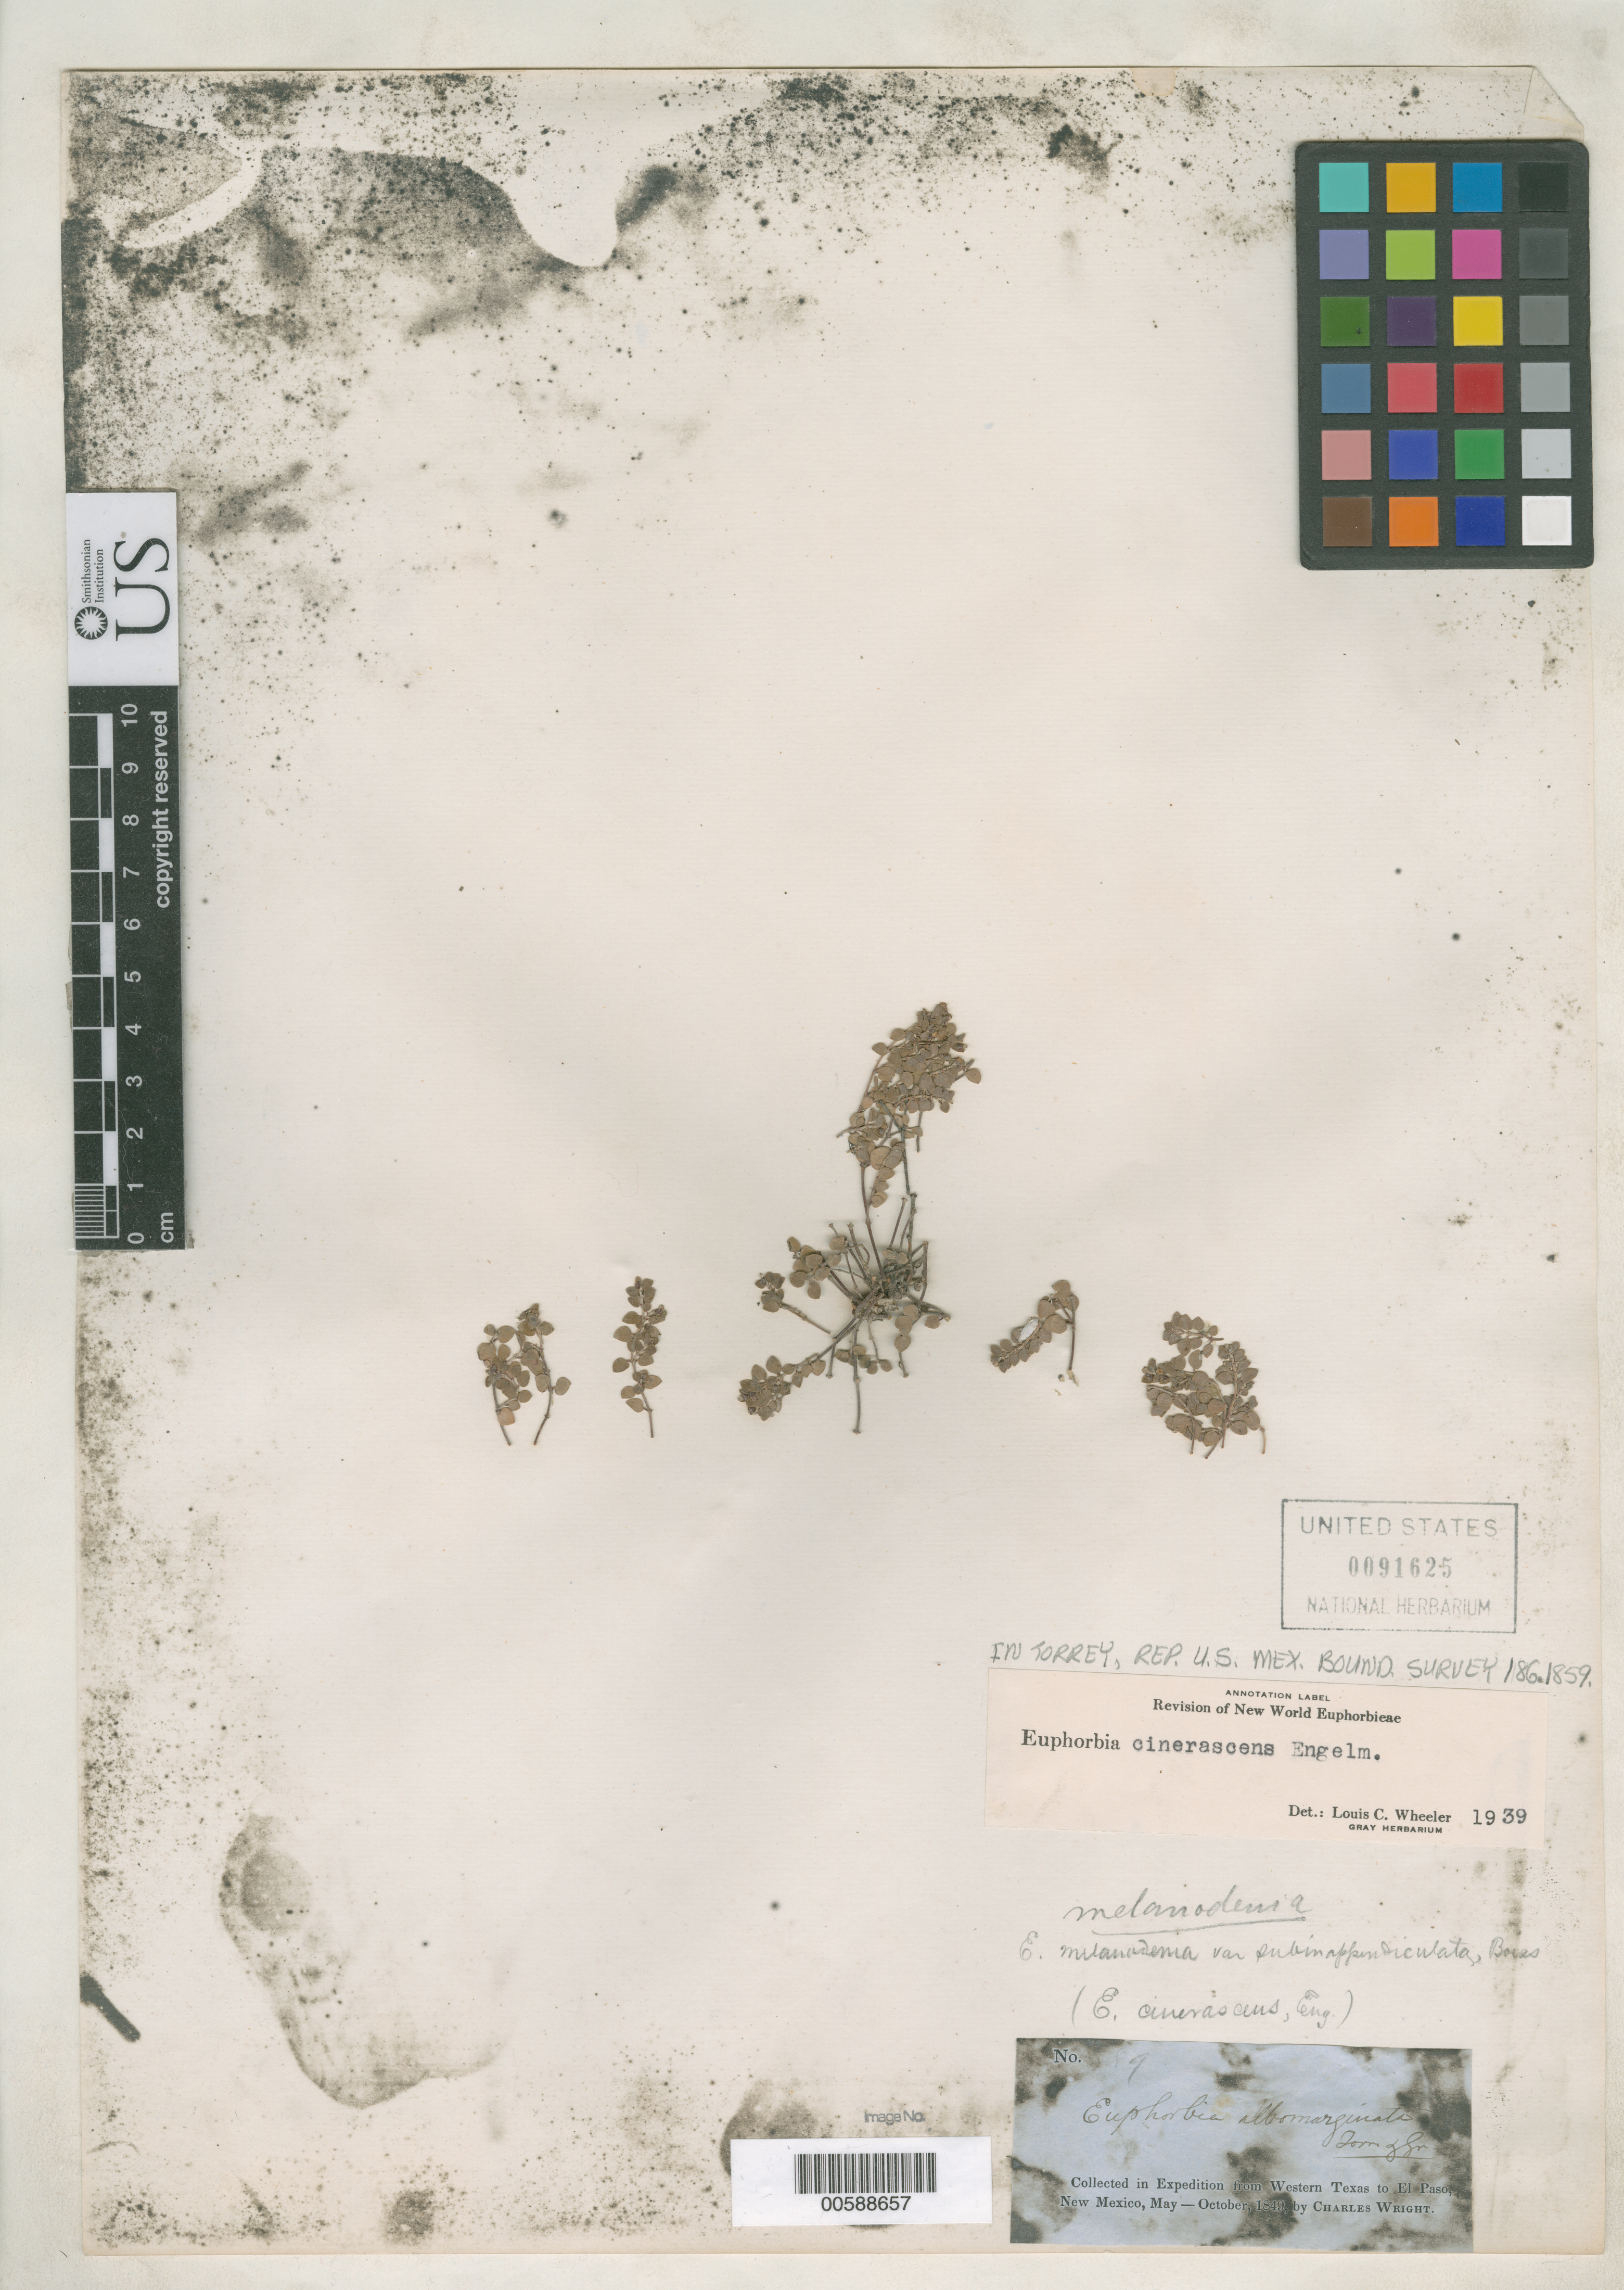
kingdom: Plantae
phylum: Tracheophyta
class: Magnoliopsida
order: Malpighiales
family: Euphorbiaceae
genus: Euphorbia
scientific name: Euphorbia cinerascens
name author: Engelm. in Emory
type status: Isosyntype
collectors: C. Wright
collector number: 559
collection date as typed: May 1849 to -- Oct 1849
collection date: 1849-05/1849-10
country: United States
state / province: New Mexico / Texas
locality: Western Texas to El Paso, New Mexico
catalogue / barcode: US 91625